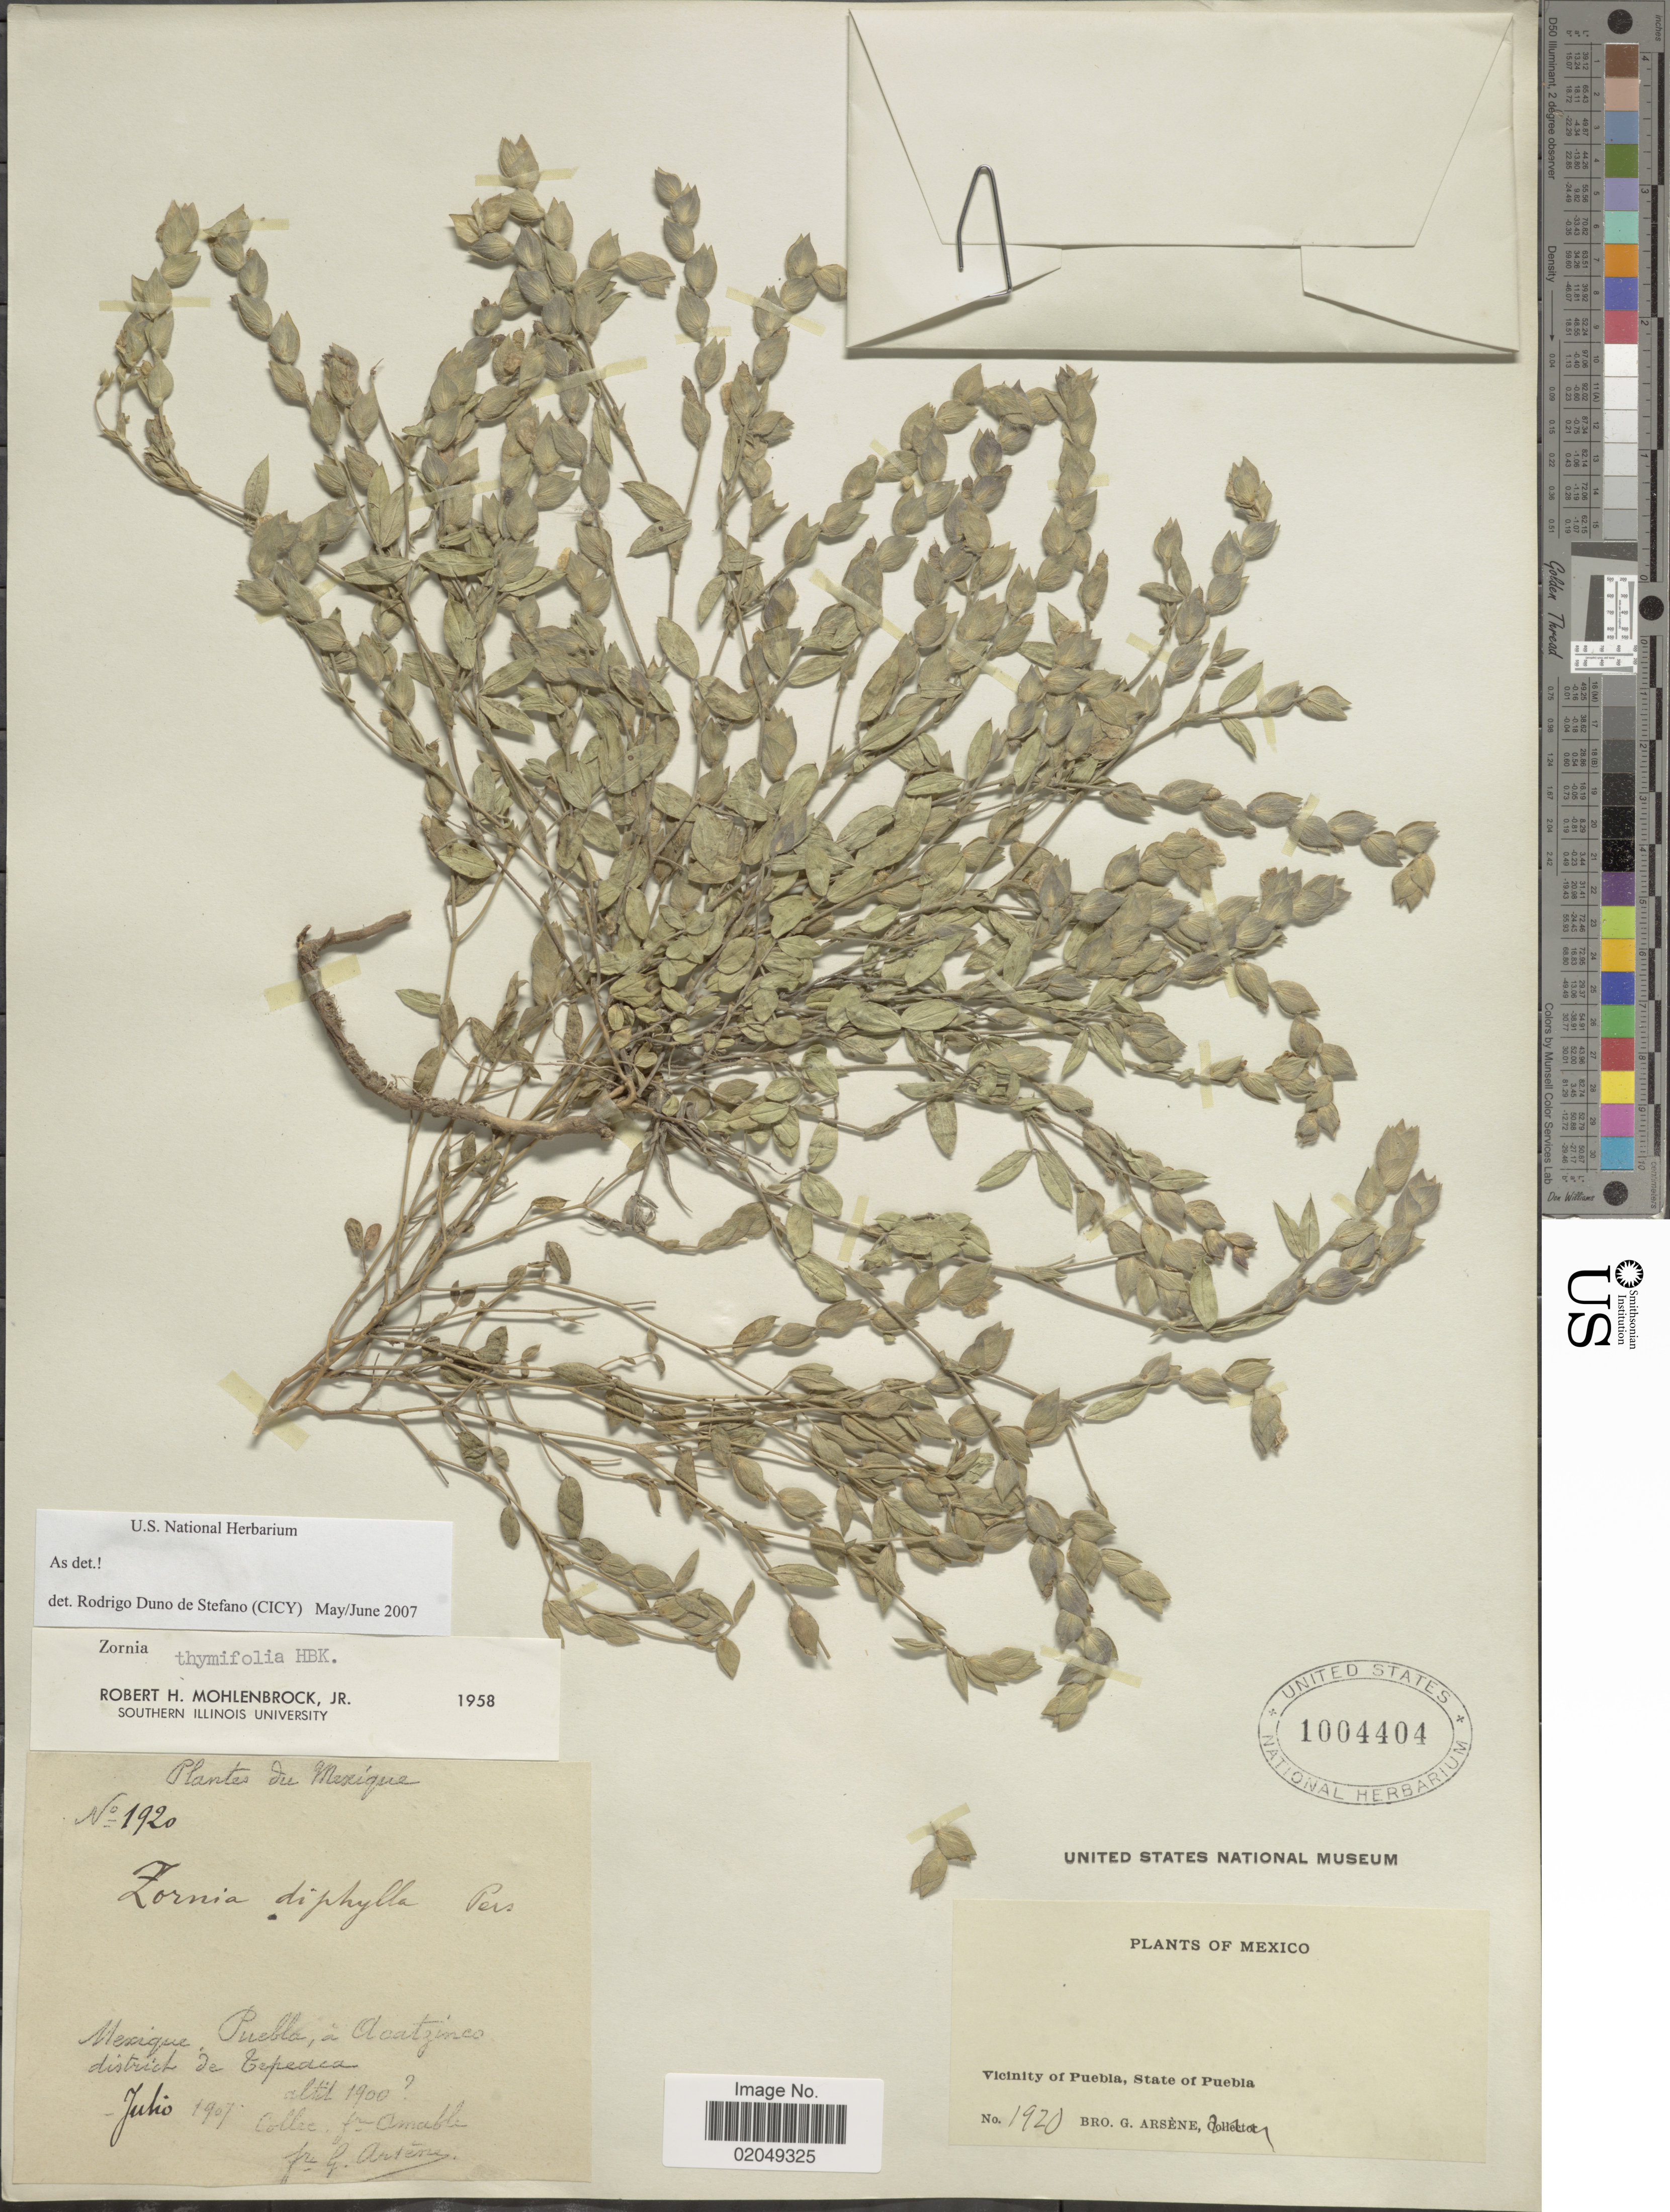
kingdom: Plantae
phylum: Tracheophyta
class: Magnoliopsida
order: Fabales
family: Fabaceae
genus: Zornia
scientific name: Zornia thymifolia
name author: Kunth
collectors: Bro. G. Arsène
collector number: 1920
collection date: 1907-07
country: Mexico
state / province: Puebla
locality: Á Acatzinco - district de Tepeaca [At Acatzingo - Tepeaca District] - Vicinity of Puebla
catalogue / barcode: US 1004404